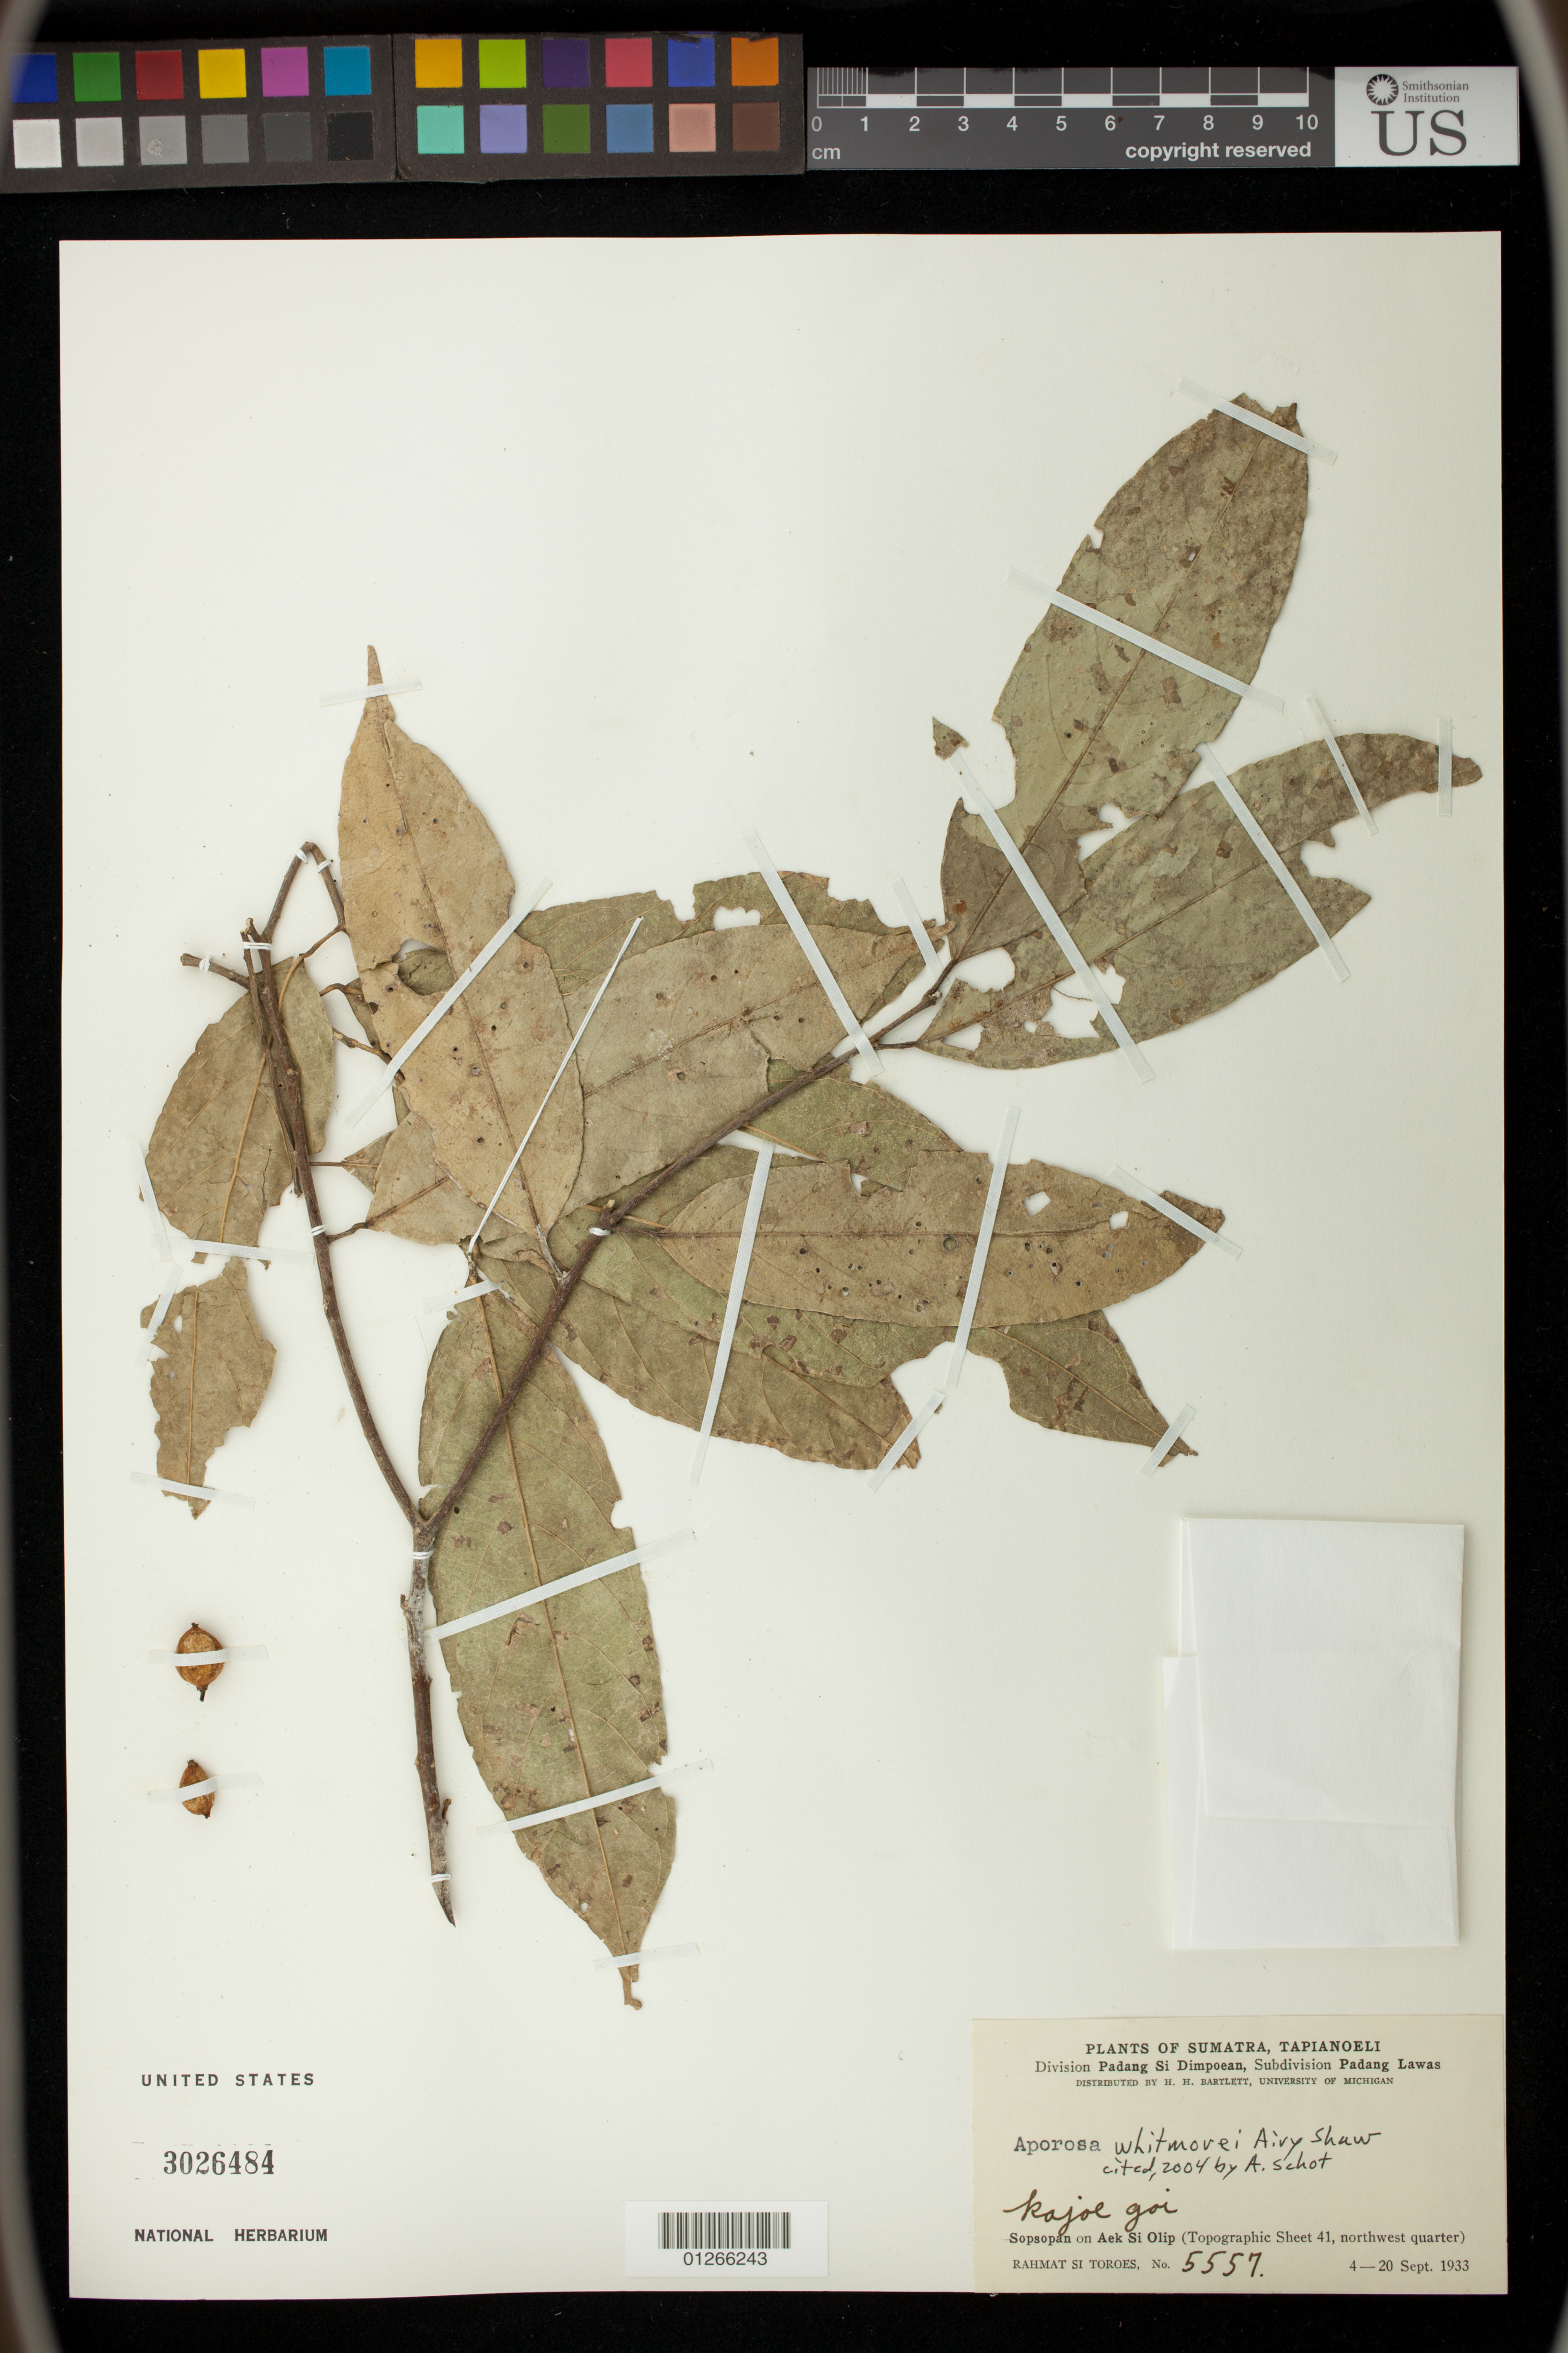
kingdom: Plantae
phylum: Tracheophyta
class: Magnoliopsida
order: Malpighiales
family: Phyllanthaceae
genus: Aporosa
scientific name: Aporosa whitmorei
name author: Airy Shaw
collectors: Rahmat Si Boeea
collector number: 5557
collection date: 1933-09-04/1933-09-20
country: Indonesia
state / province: Sumatra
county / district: Sumatera Utara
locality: Sumatra, Tapianoeli [Tapanuli].Division Padang Si Dimpoean [Sidempuan], Subdivision Padang Lawas. Sopsopan [Sosopan] on Aek Si Olip [Siolip] (Topographic Sheet 41, northwest quarter).